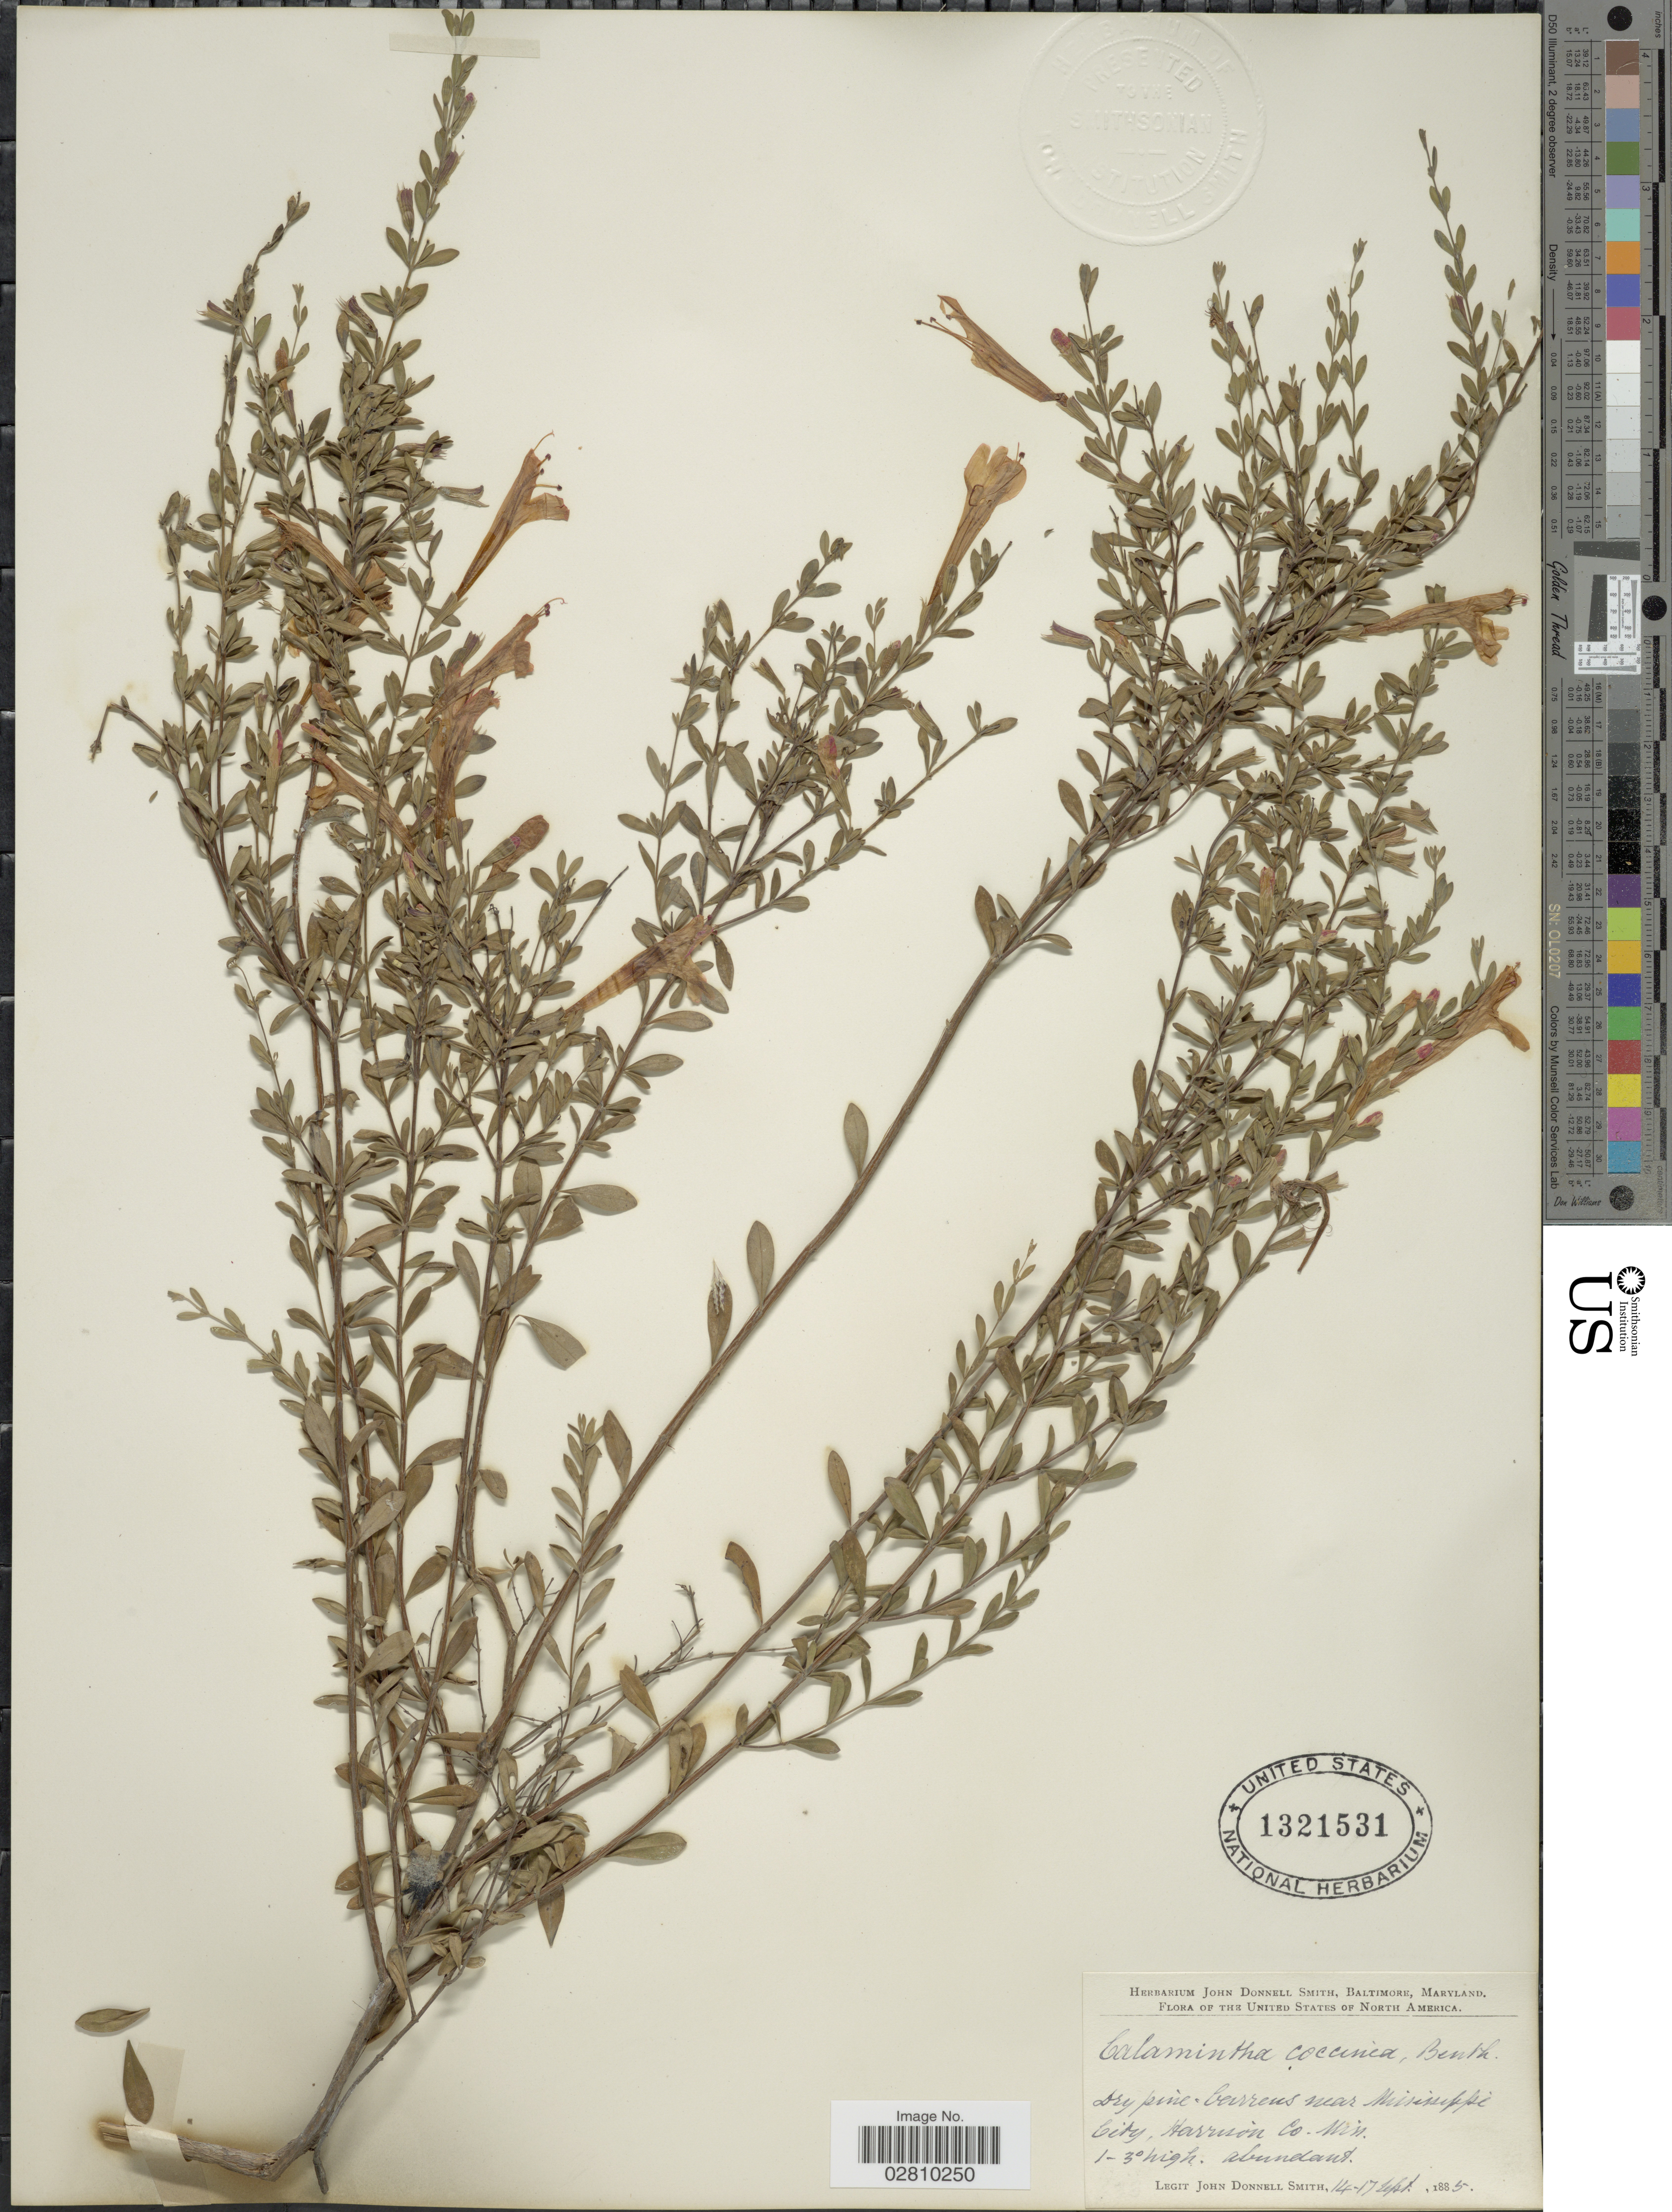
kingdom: Plantae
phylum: Tracheophyta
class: Magnoliopsida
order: Lamiales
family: Lamiaceae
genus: Clinopodium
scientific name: Clinopodium coccineum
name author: (Nutt. ex Hook.) Kuntze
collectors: J. Donnell Smith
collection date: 1885-09-14/1885-09-17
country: United States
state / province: Mississippi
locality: Dry pine-barrens near Mississippi City, Harrison Co. Miss.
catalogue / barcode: US 1321531